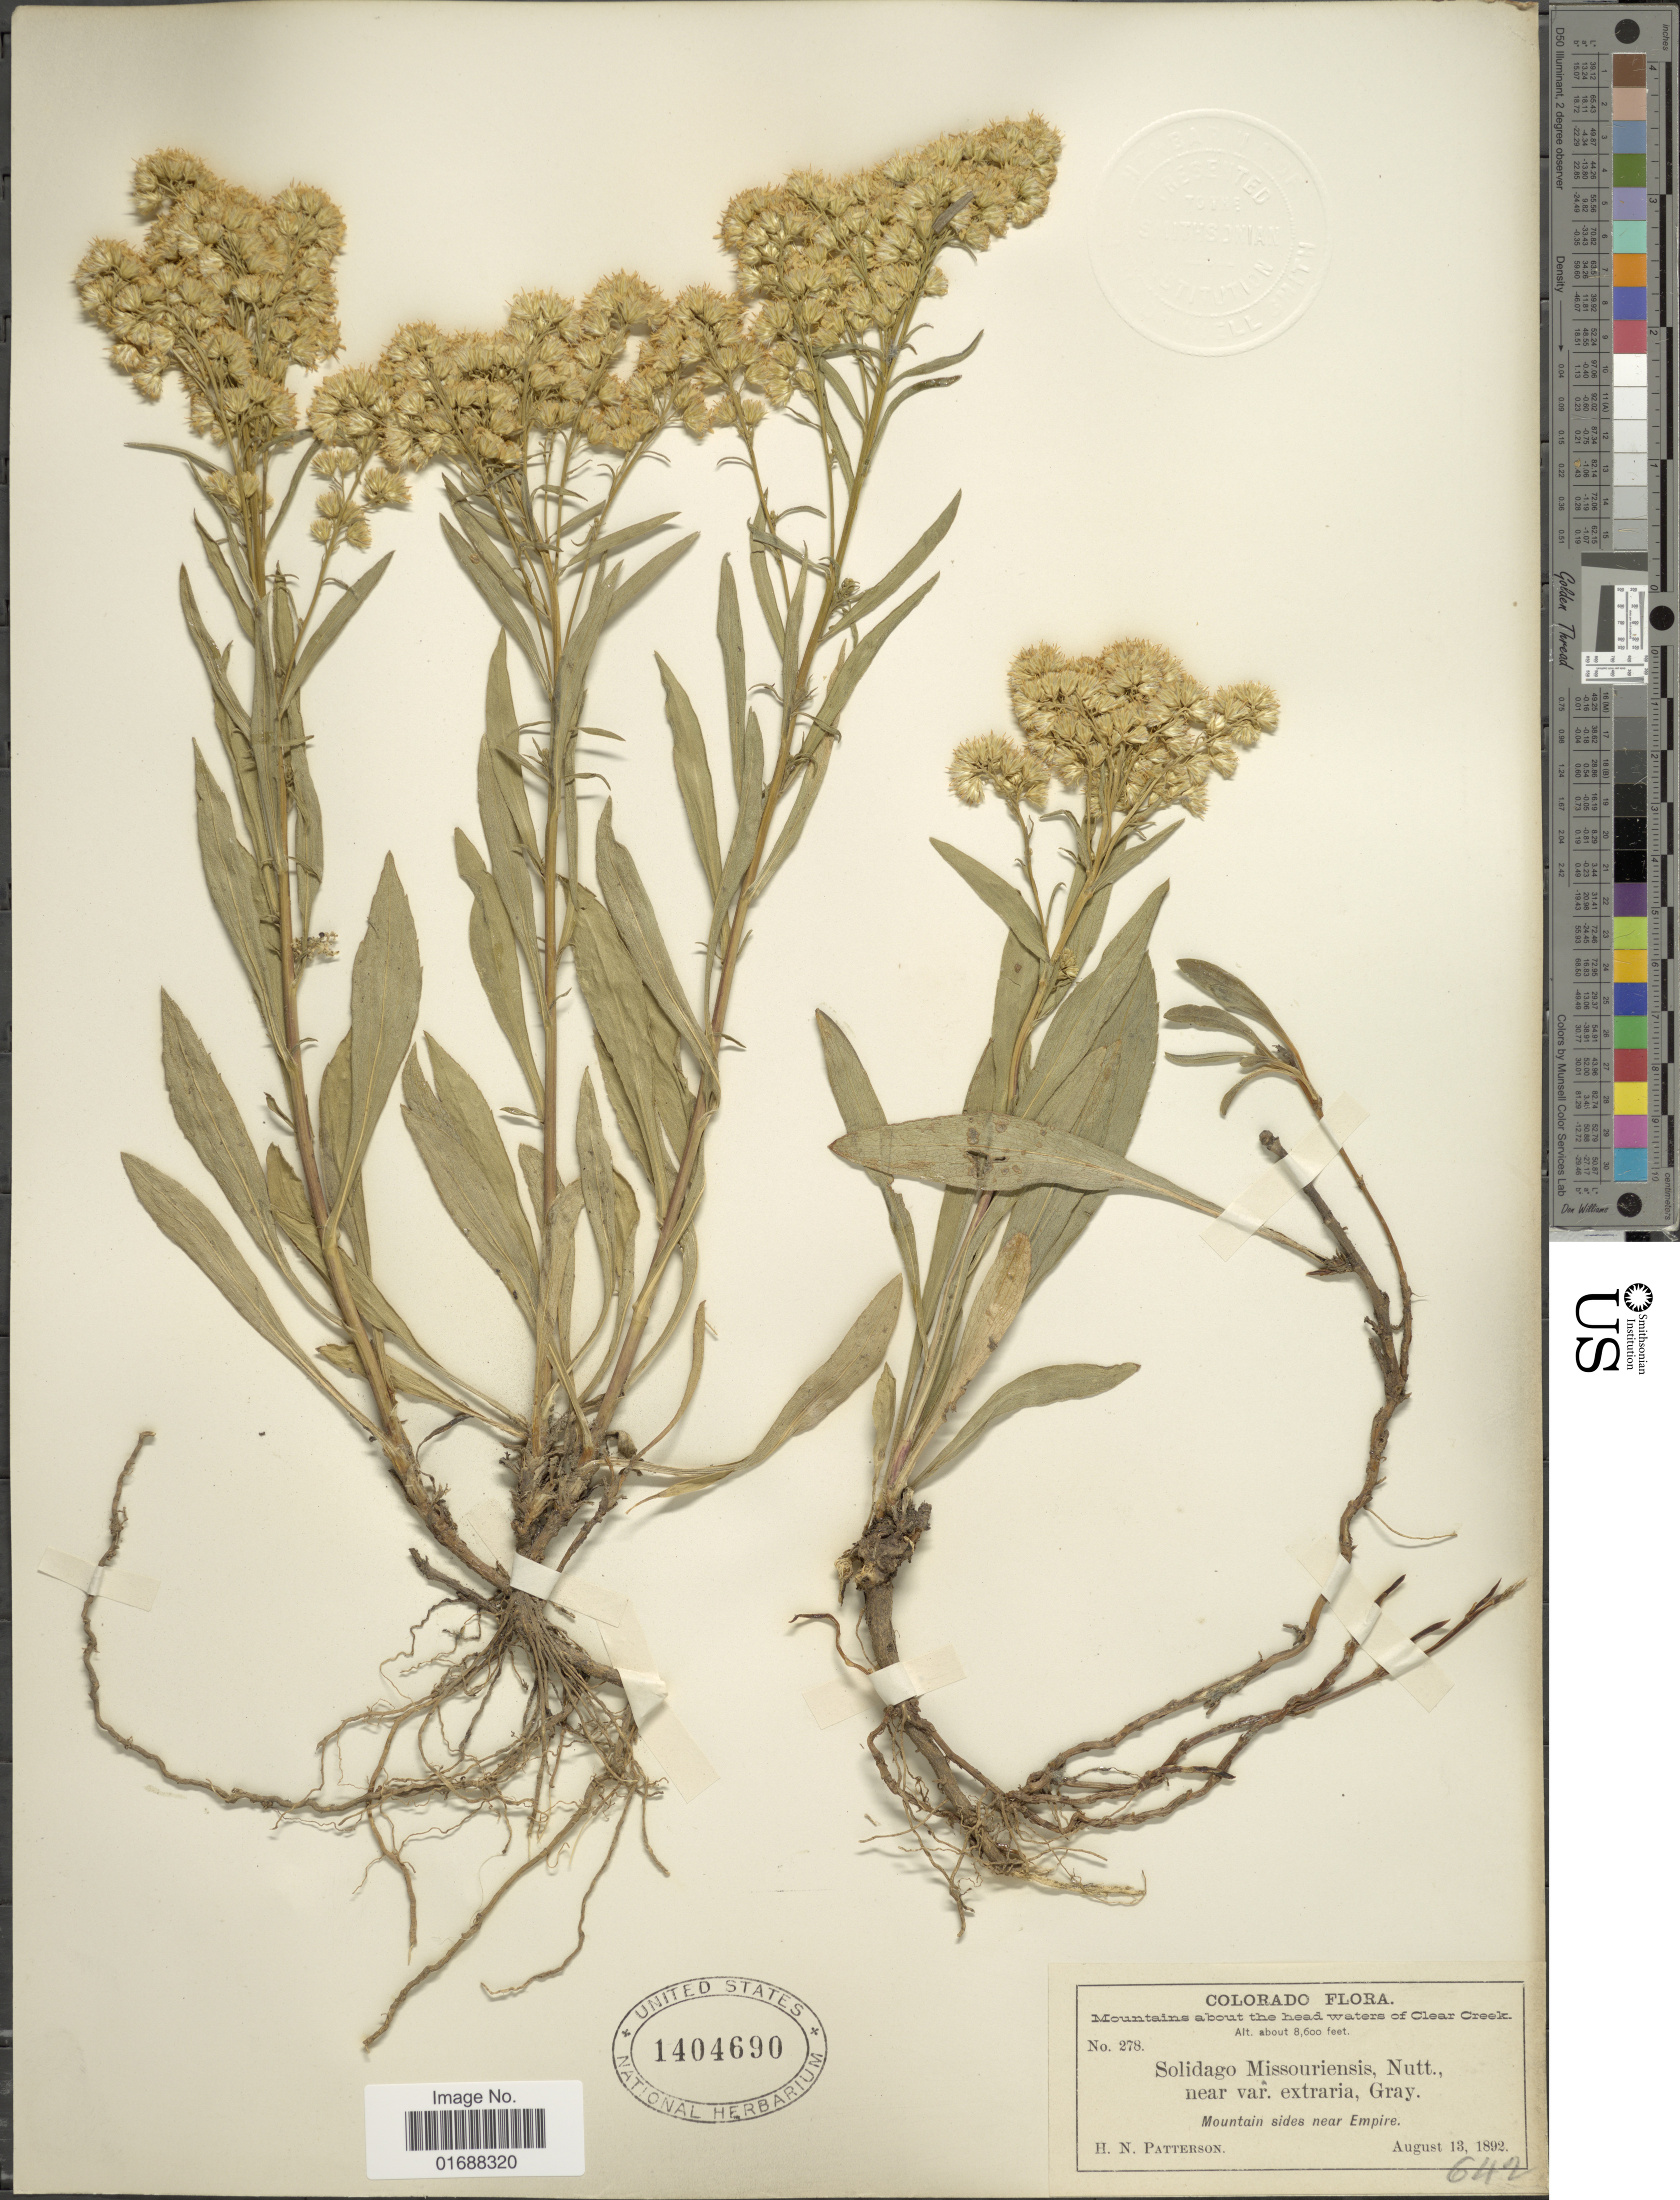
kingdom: Plantae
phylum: Tracheophyta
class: Magnoliopsida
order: Asterales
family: Asteraceae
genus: Solidago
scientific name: Solidago missouriensis var. missouriensis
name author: Nutt.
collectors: H. N. Patterson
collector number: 278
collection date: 1892-08-13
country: United States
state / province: Colorado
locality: Colorado, Mountain sides near Empire. Mountains about the head waters of Clear Creek.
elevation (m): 2621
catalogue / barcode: US 1404690